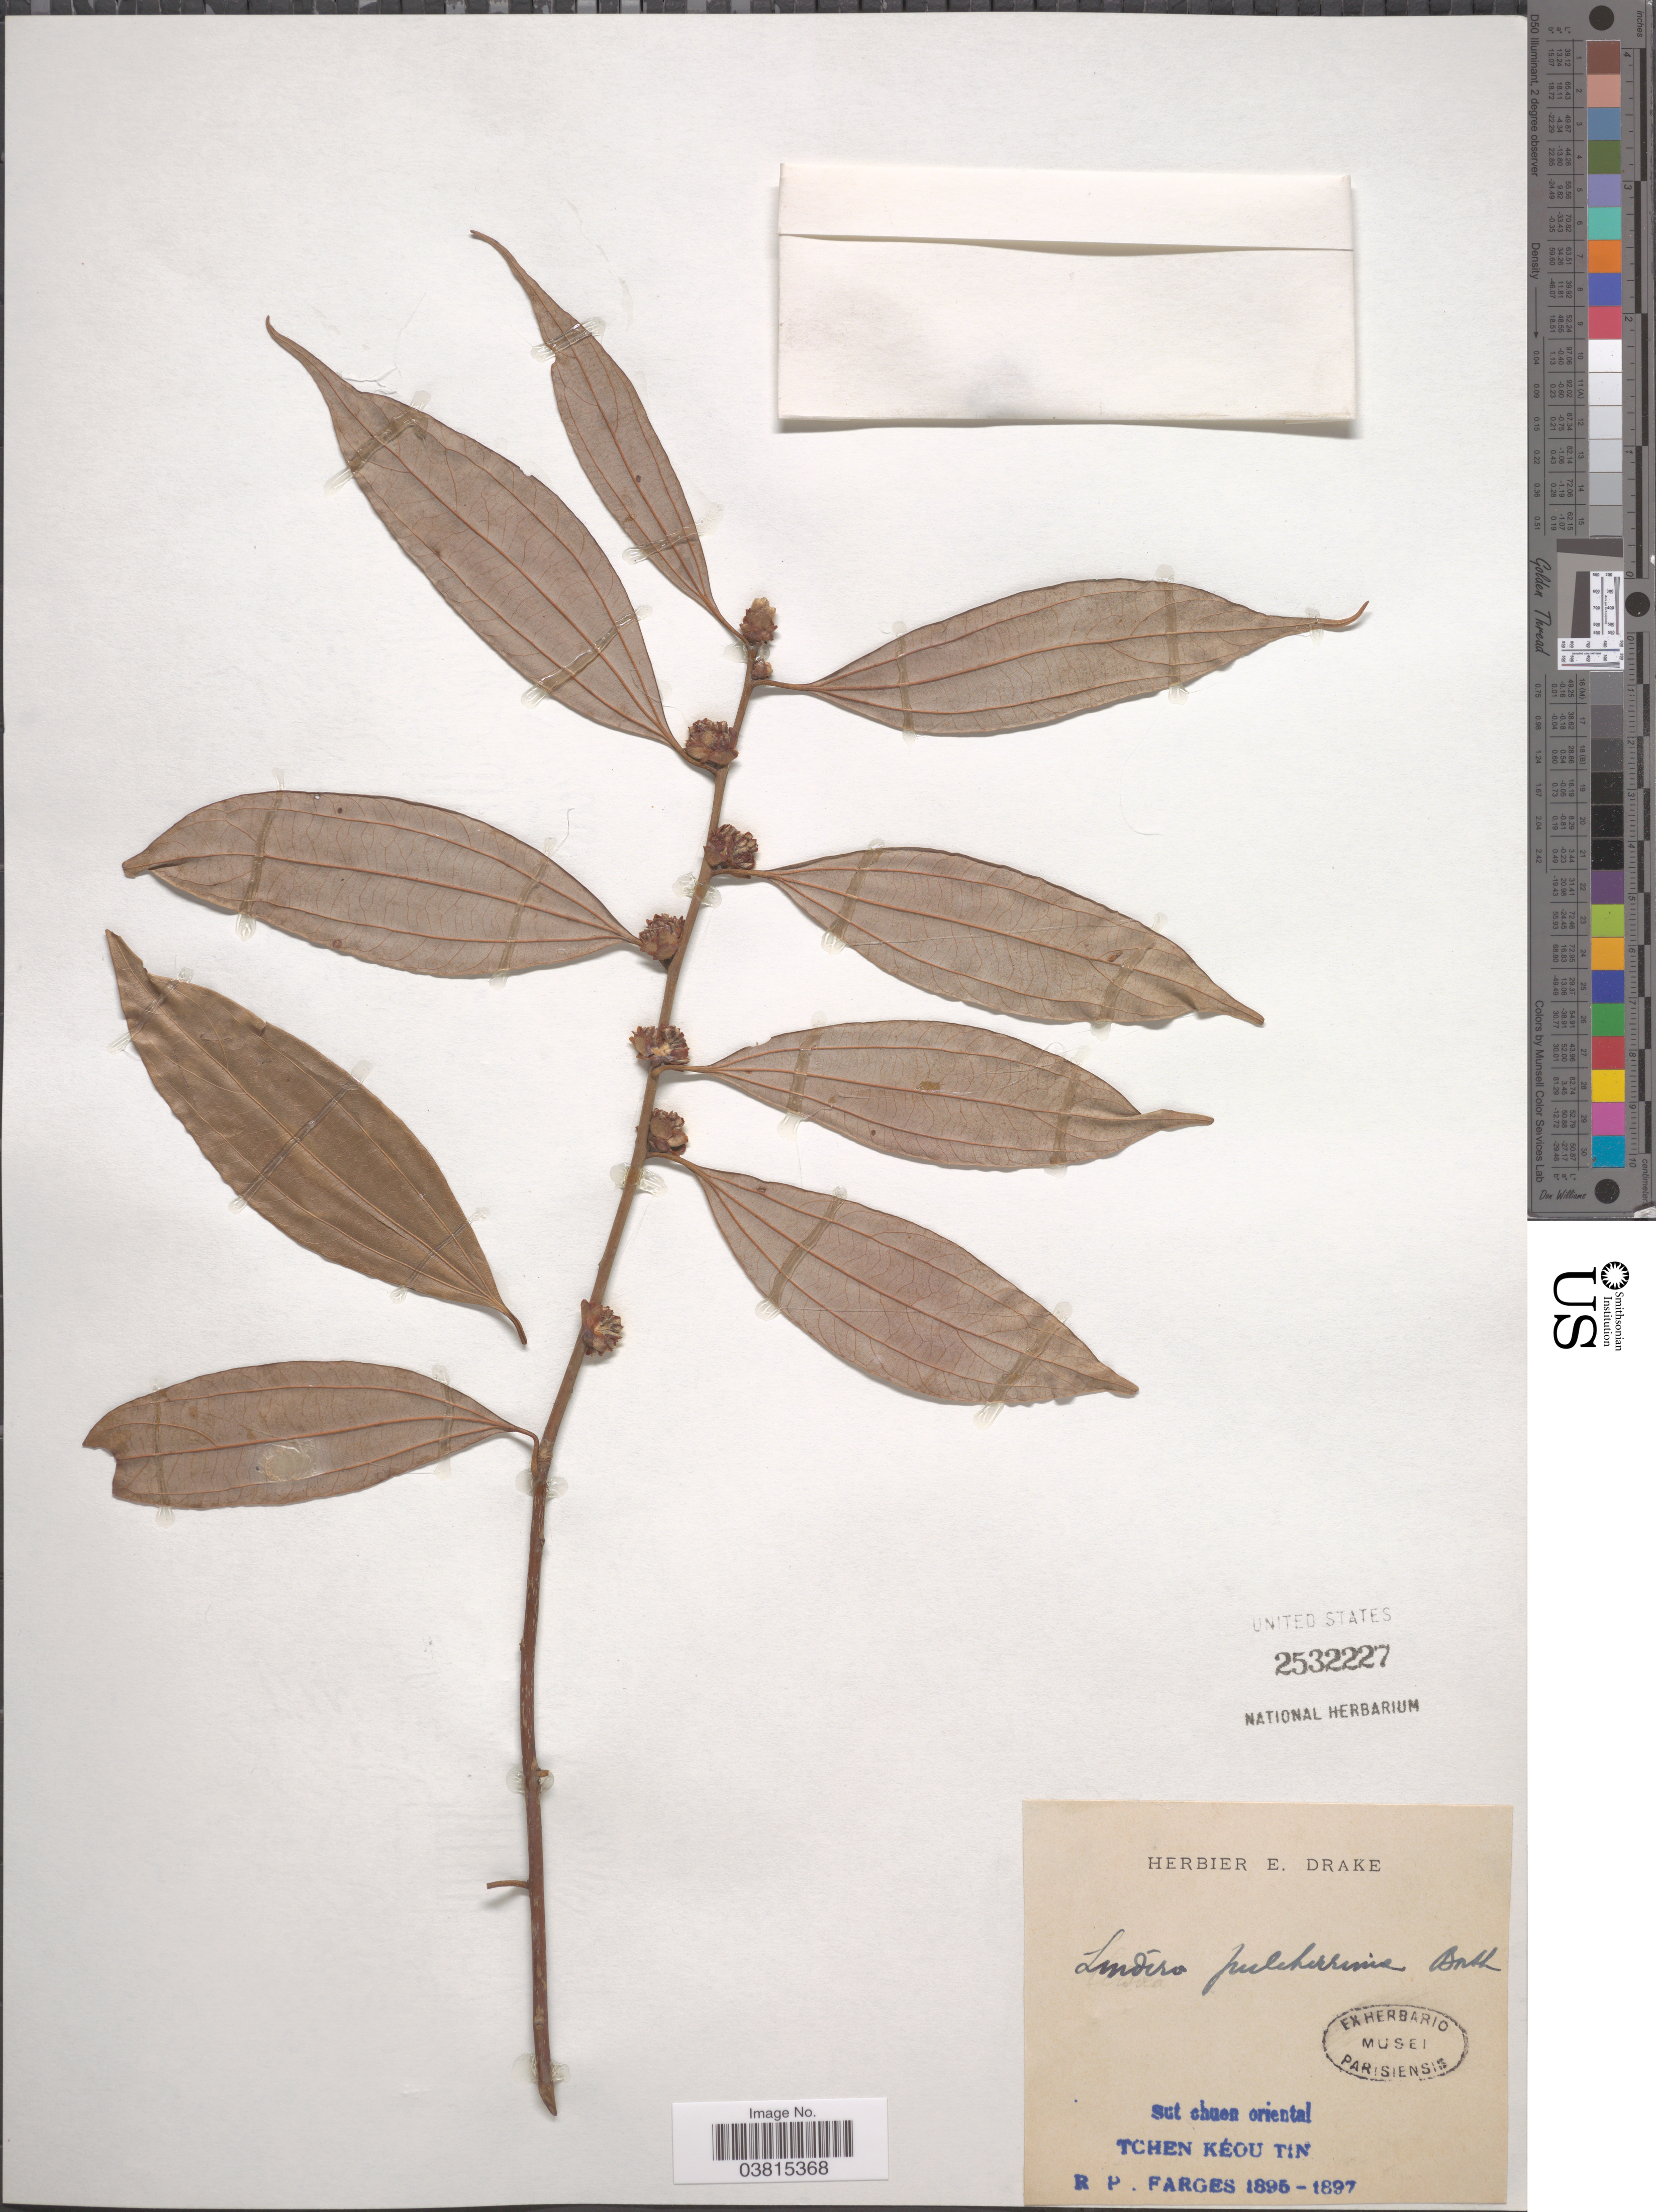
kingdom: Plantae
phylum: Tracheophyta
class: Magnoliopsida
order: Laurales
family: Lauraceae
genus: Lindera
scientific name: Lindera pulcherrima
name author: (Nees) Hook. f.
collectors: R. Farges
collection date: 1895/1897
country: China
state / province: Sichuan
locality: Sut chuen oriental. Tchen Kéou Tin.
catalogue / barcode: US 2532227